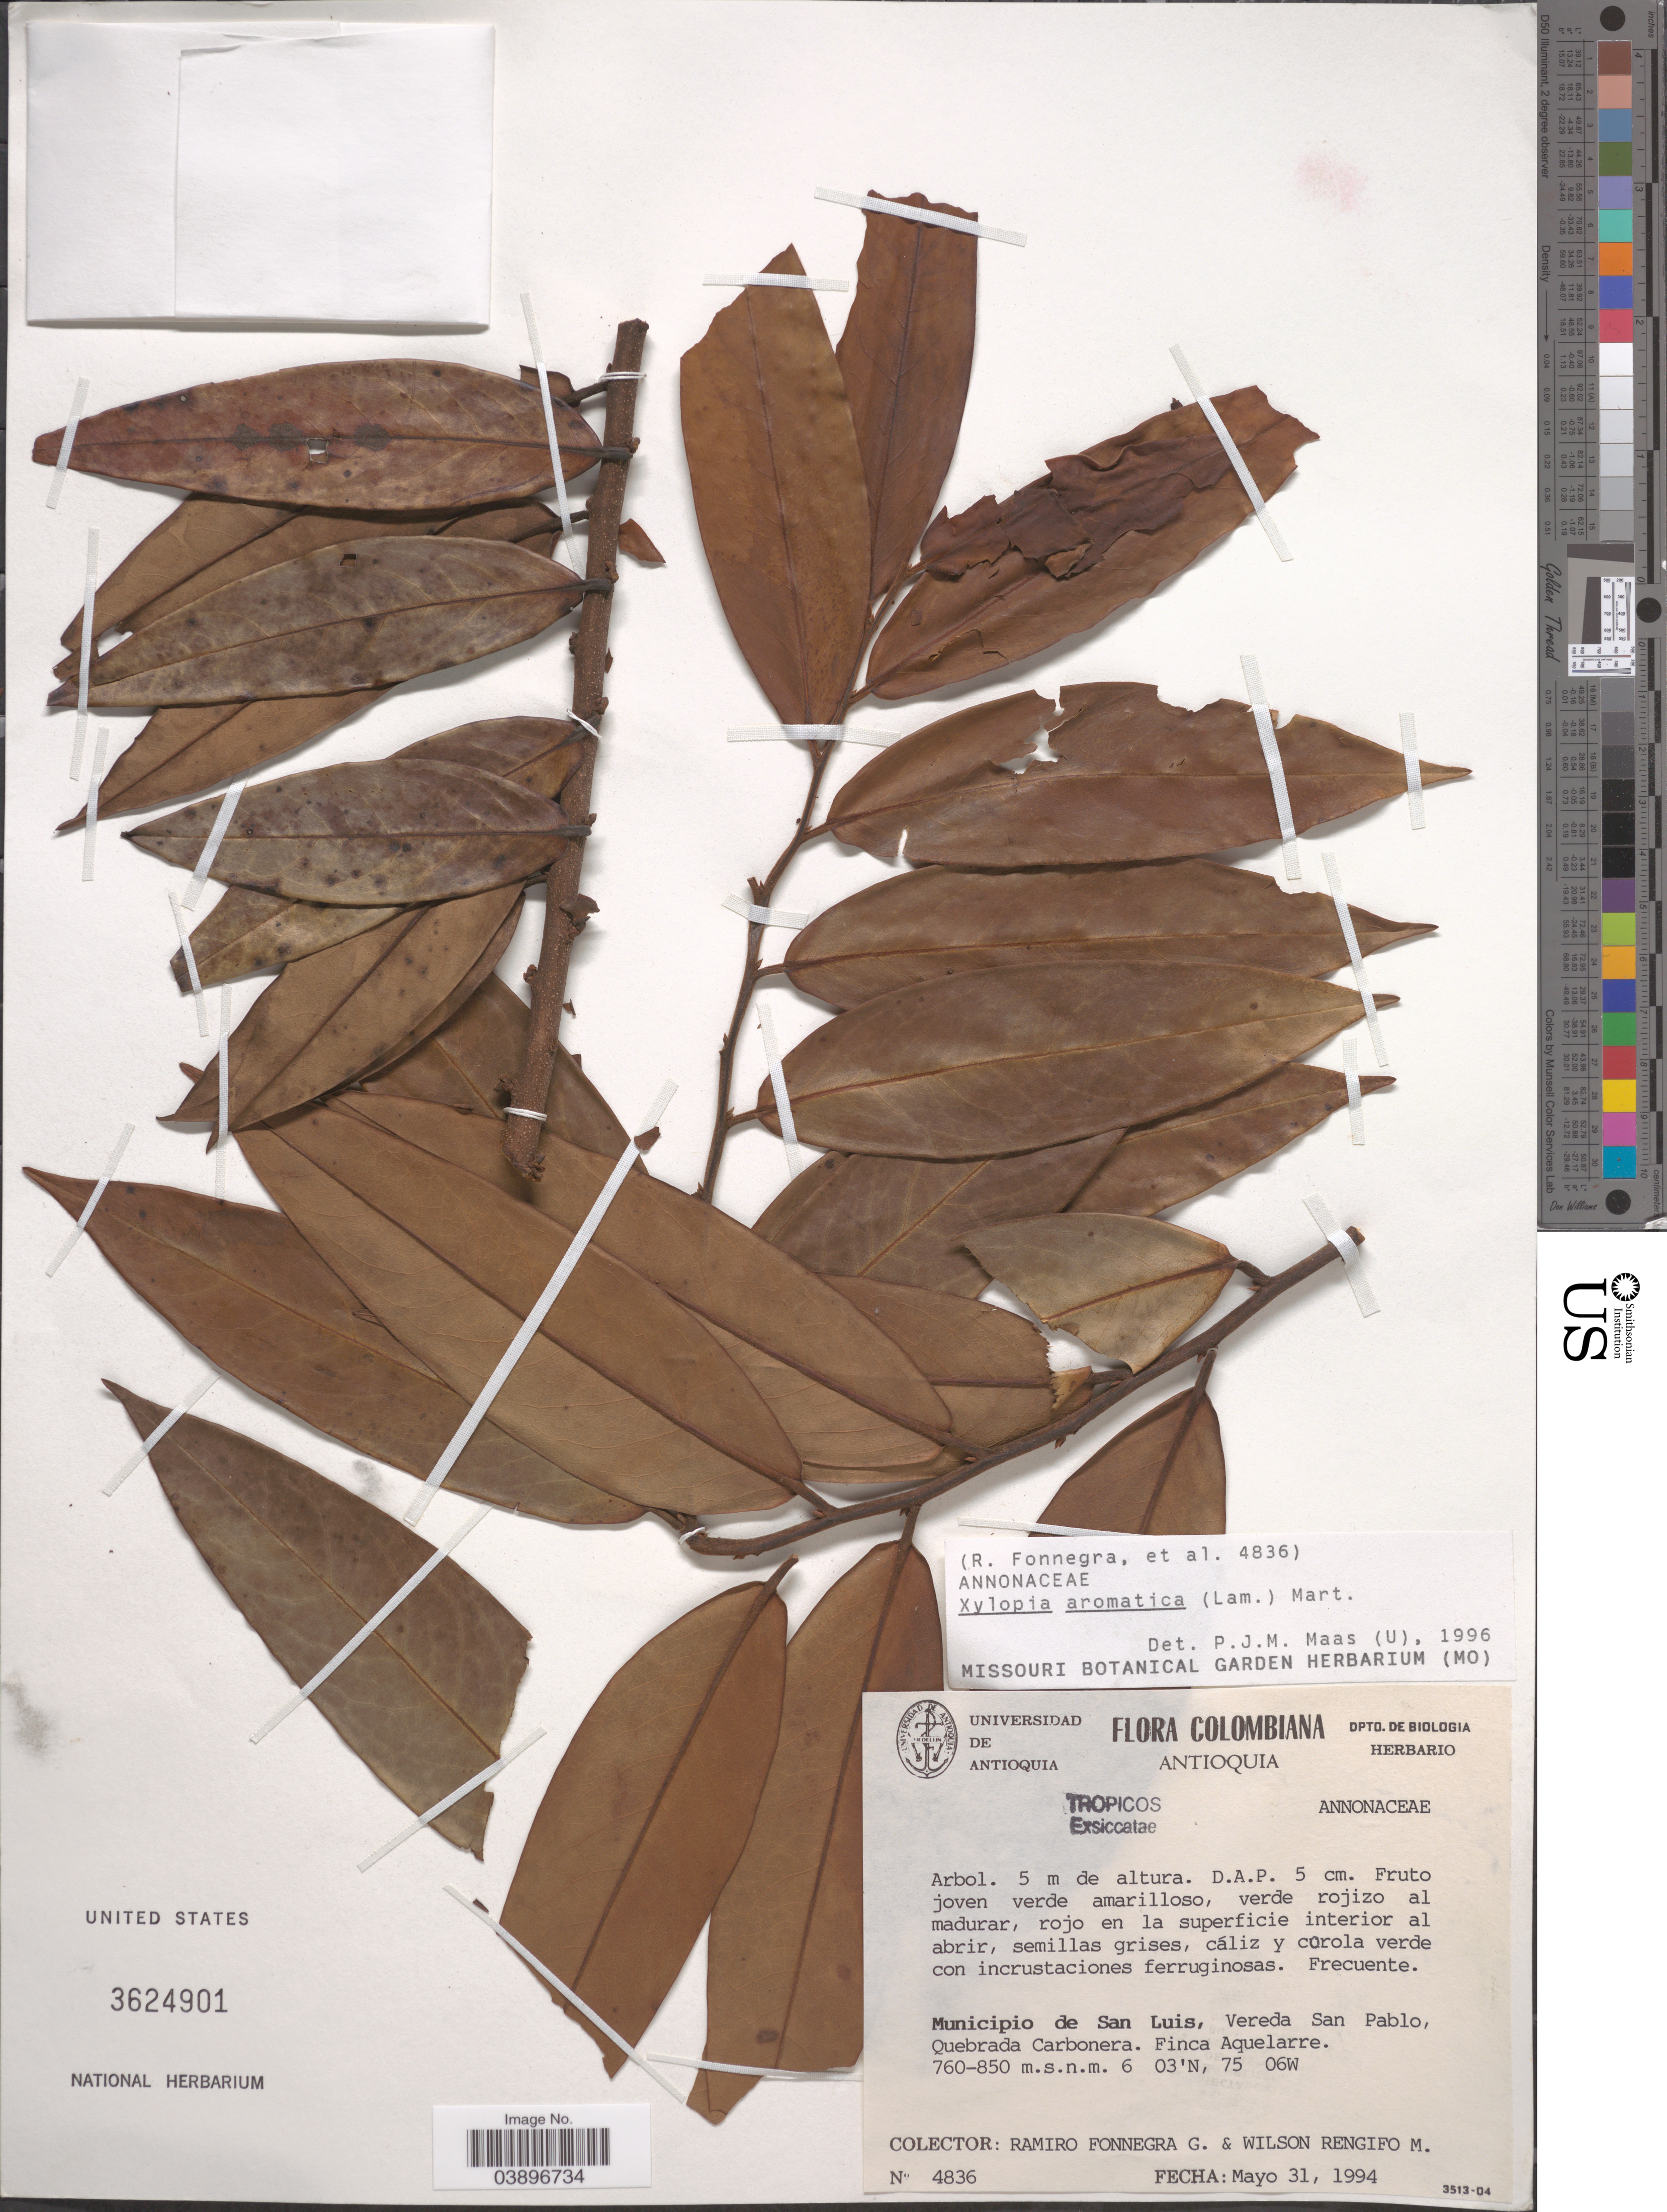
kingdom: Plantae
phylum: Tracheophyta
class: Magnoliopsida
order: Magnoliales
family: Annonaceae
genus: Xylopia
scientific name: Xylopia aromatica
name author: (Lam.) Mart.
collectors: R. Fonnegra G. & W. Rengifo M.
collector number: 4836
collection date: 1994-05-31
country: Colombia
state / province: Antioquia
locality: Municipio de San Luis, Vereda San Pablo, Quebrada Carbonera. Finca Aquelarre.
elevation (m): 760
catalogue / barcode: US 3624901